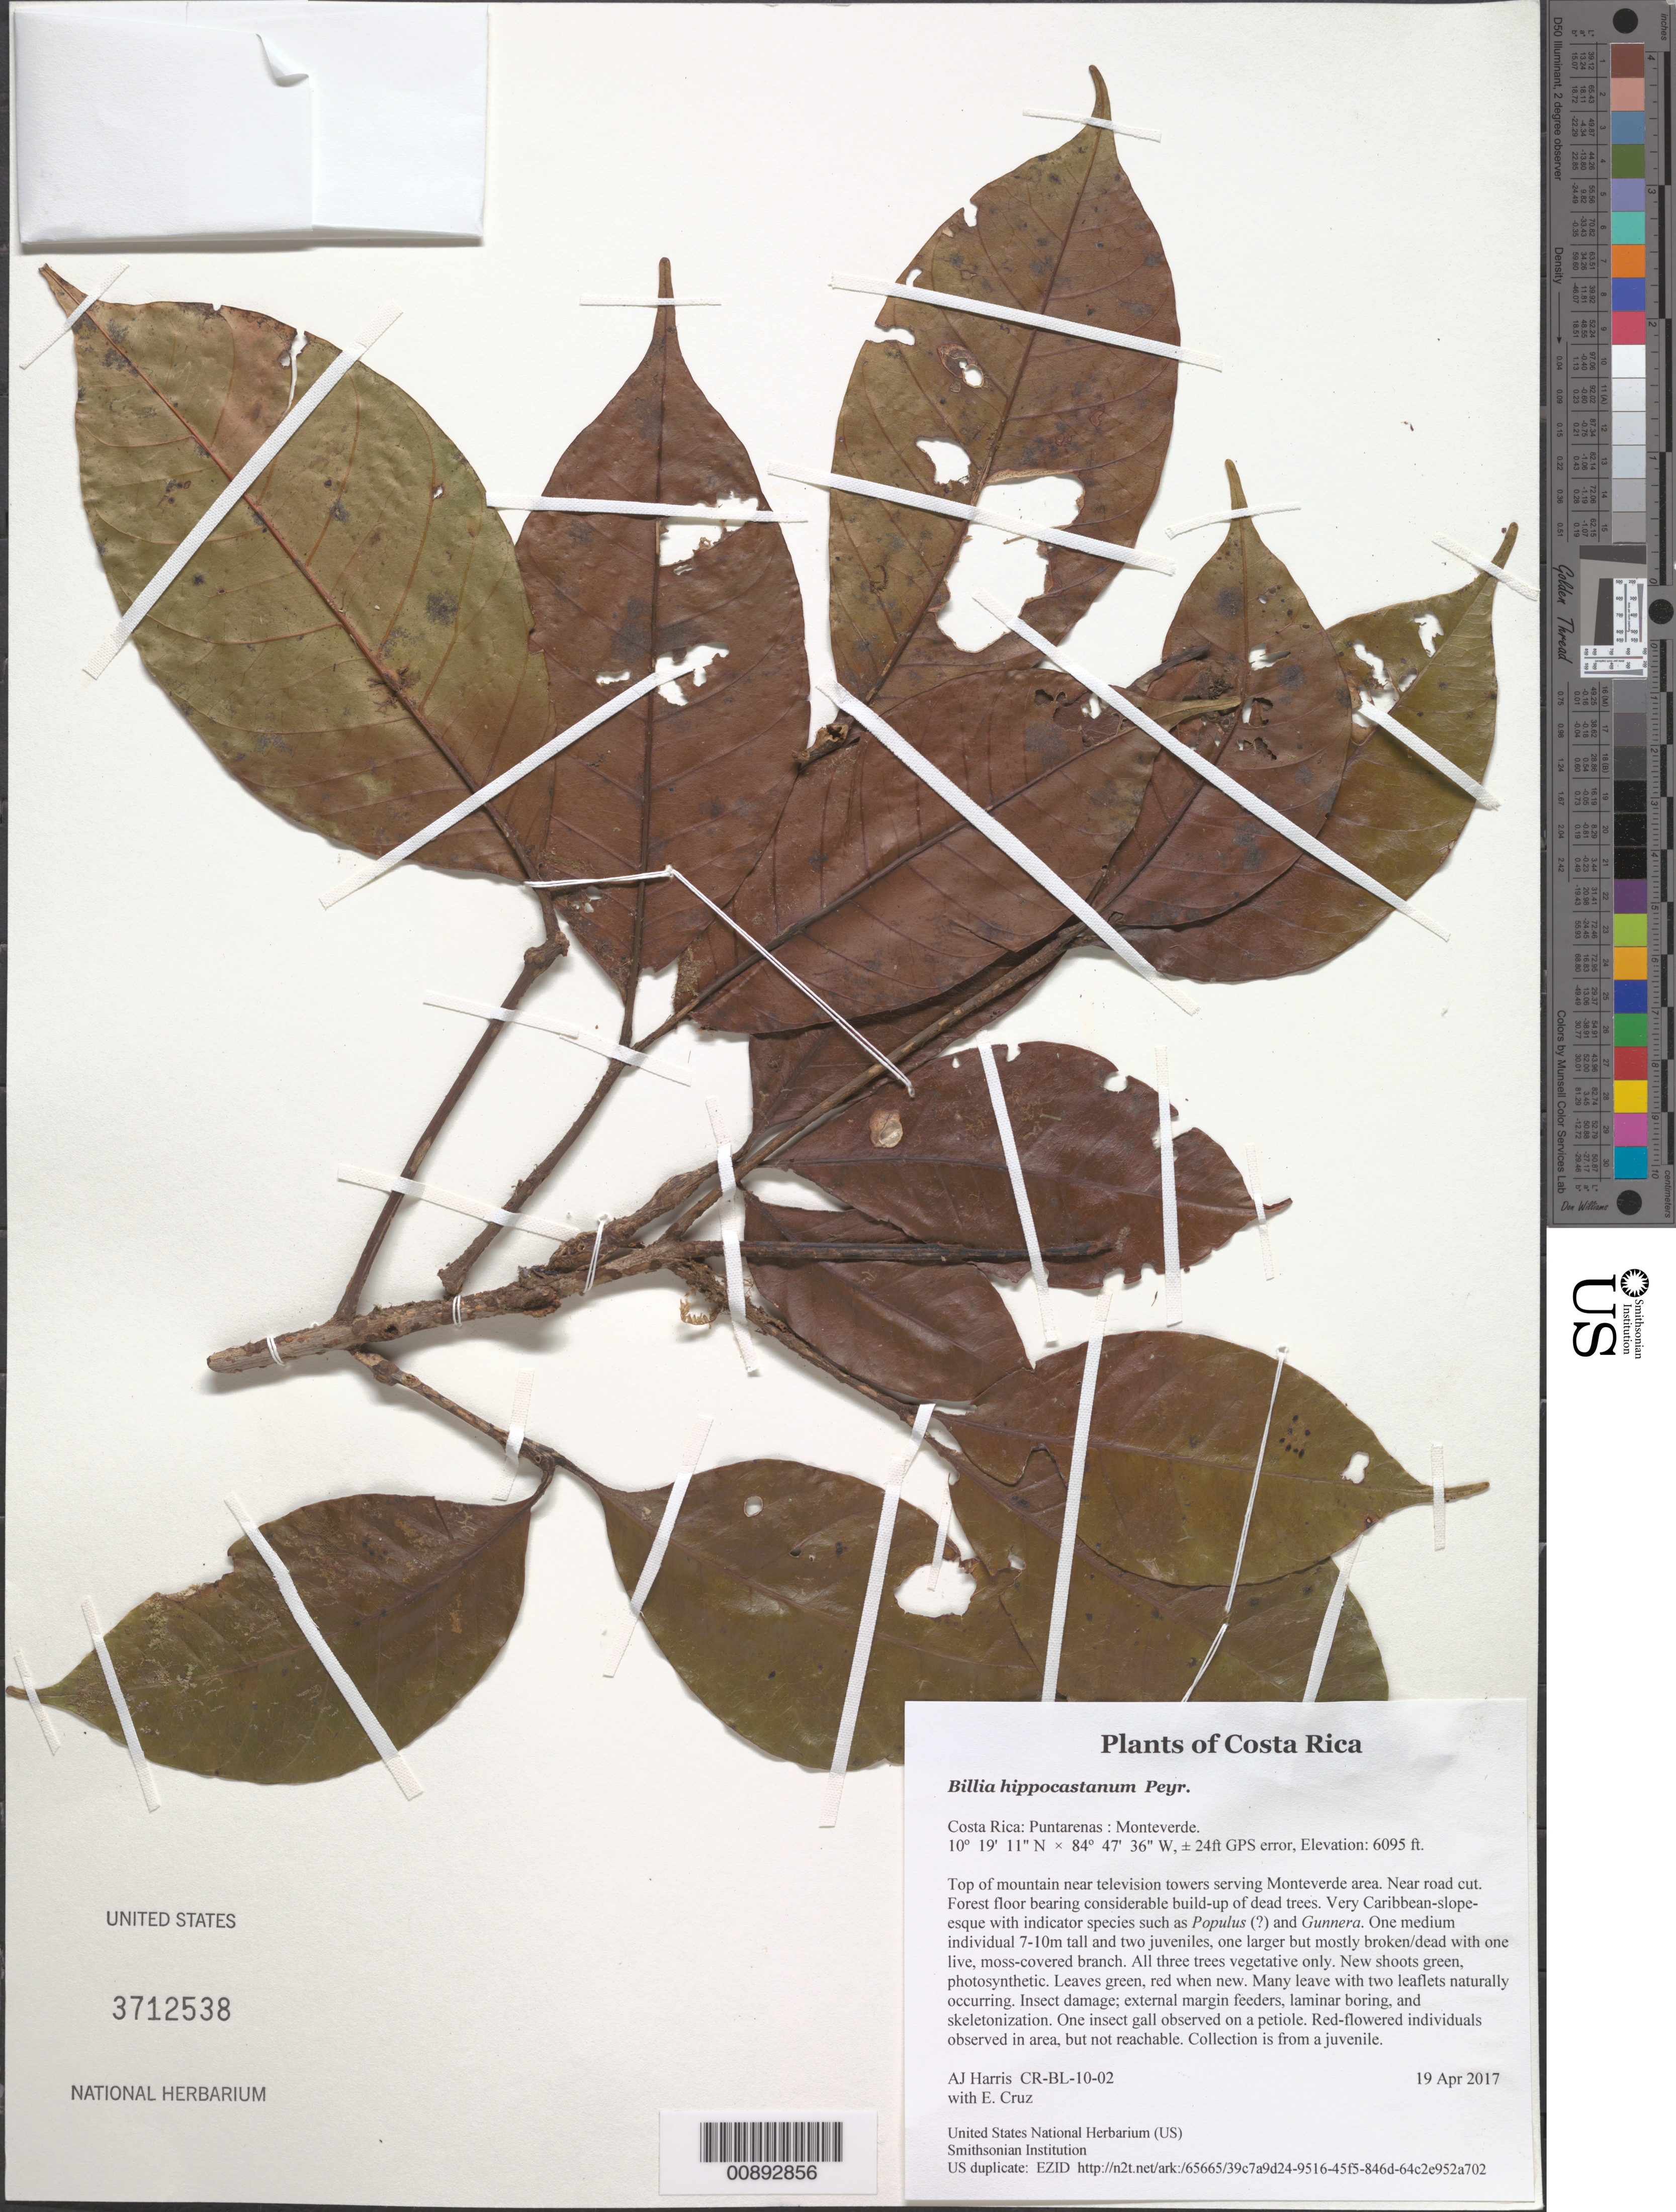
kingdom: Plantae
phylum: Tracheophyta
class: Magnoliopsida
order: Sapindales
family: Sapindaceae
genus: Billia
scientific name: Billia hippocastanum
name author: Peyr.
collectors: A. J. Harris & E. Cruz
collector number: CR-BL-10-02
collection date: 2017-04-18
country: Costa Rica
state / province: Puntarenas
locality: Monteverde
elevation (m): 1858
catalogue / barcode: US 3712538